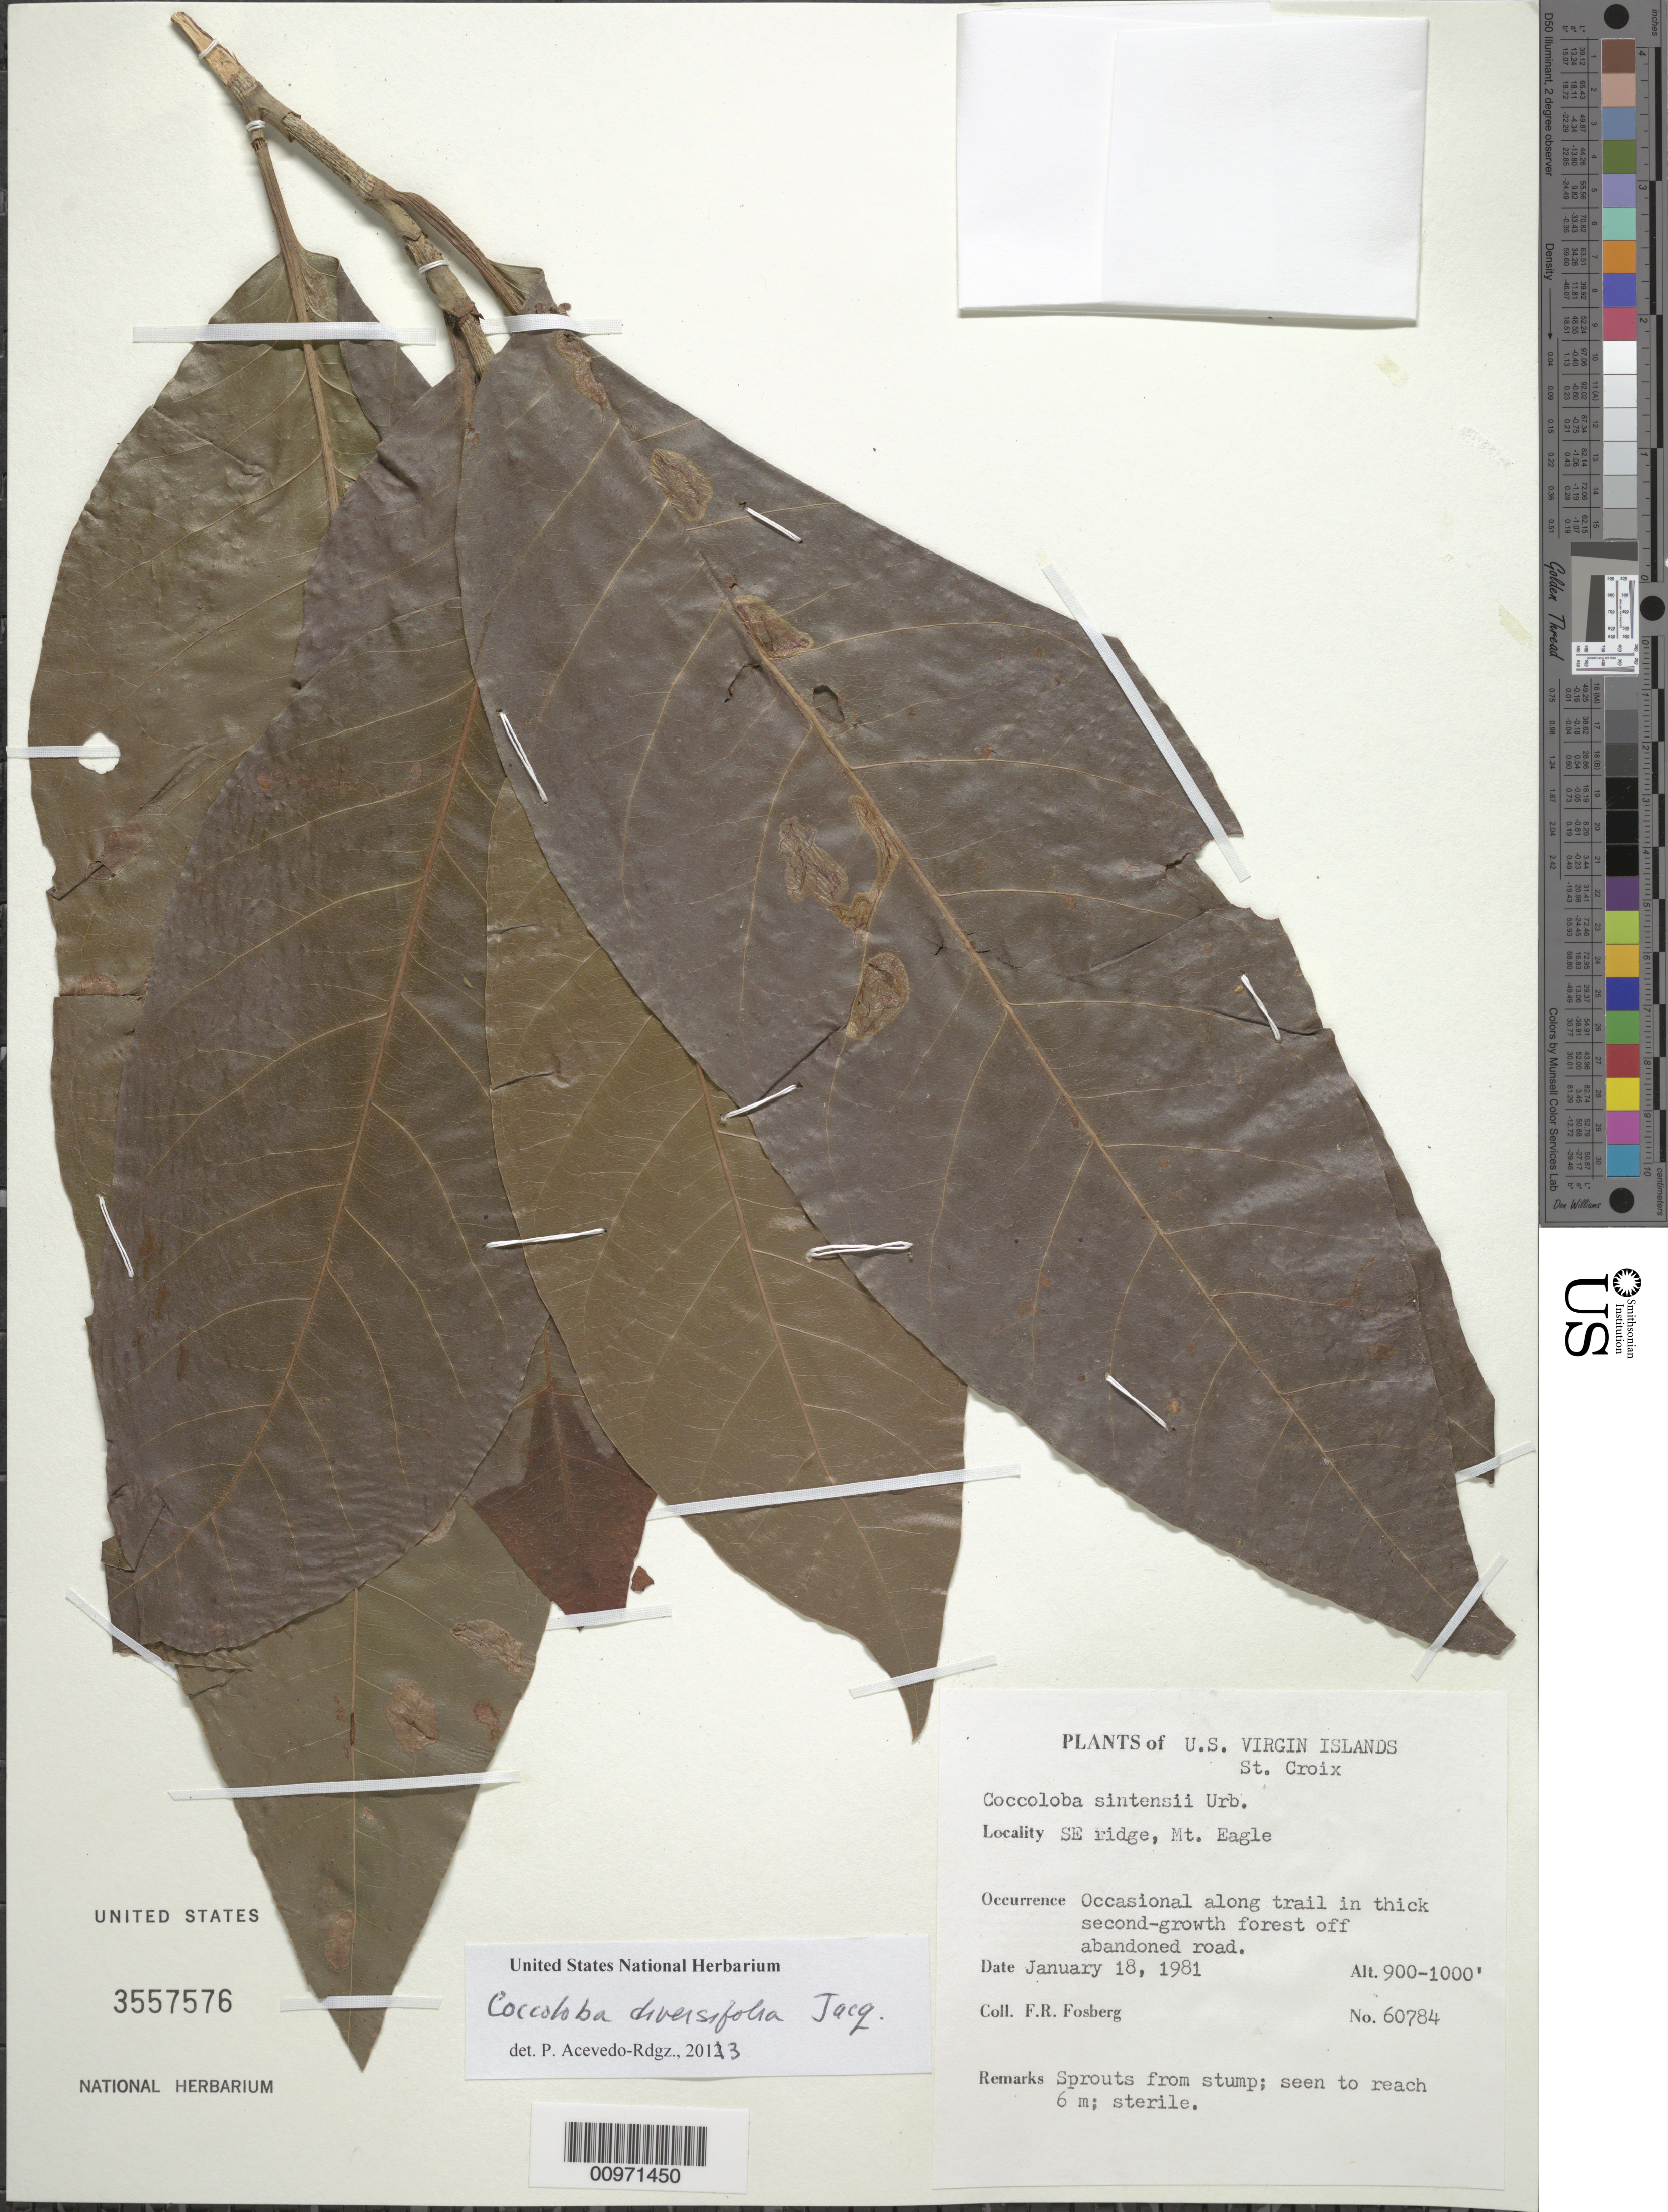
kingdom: Plantae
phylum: Tracheophyta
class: Magnoliopsida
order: Caryophyllales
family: Polygonaceae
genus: Coccoloba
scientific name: Coccoloba diversifolia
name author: Jacq.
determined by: Acevedo-Rodríguez, P., (BOT), Smithsonian Institution - National Museum of Natural History (UNITED STATES)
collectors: F. R. Fosberg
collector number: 60784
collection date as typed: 18 Jan 1981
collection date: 1981-01-18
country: U.S. Virgin Islands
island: St. Croix I.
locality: SE ridge, Mt. Eagle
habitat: Along trail in thick second-growth forest off abandoned road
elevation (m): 274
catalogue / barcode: US 3557576